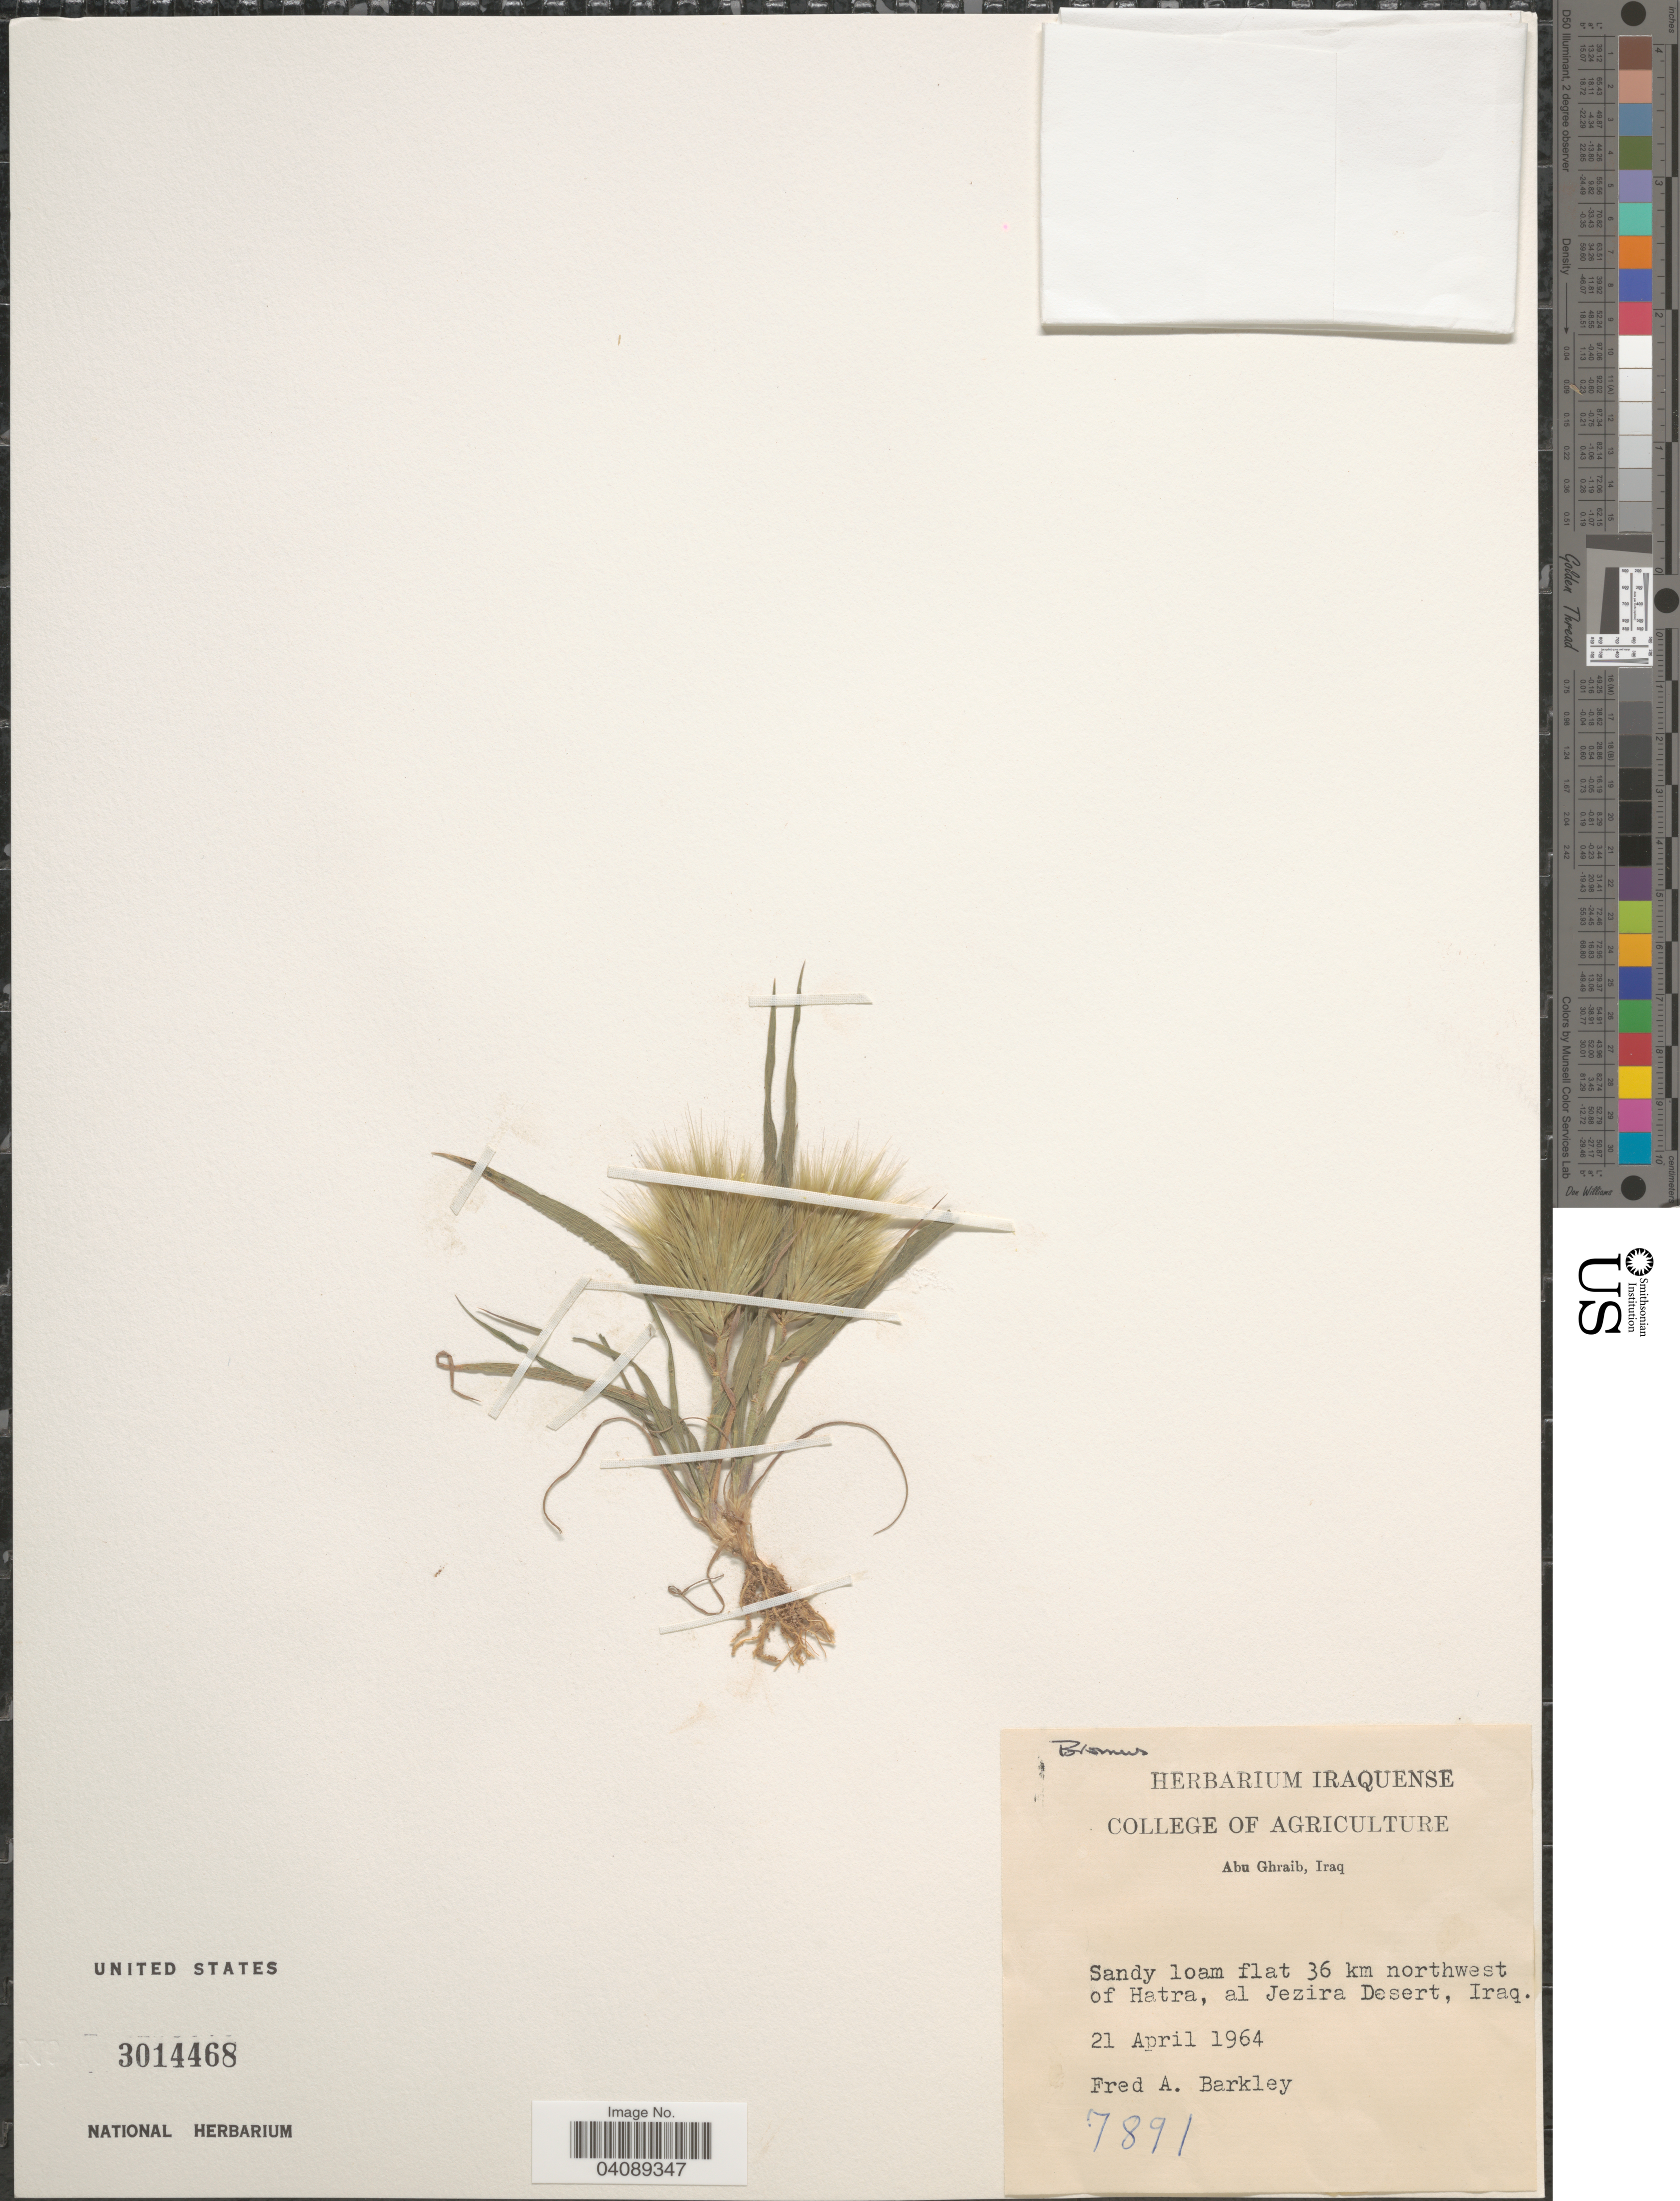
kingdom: Plantae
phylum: Tracheophyta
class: Liliopsida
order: Poales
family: Poaceae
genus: Bromus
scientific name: Bromus sp.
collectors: F. A. Barkley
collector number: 7891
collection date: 1964-04-21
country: Iraq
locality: Sandy loam flat 36 km northwest of Hatra, al Jezira Desert.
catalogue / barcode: US 3014468